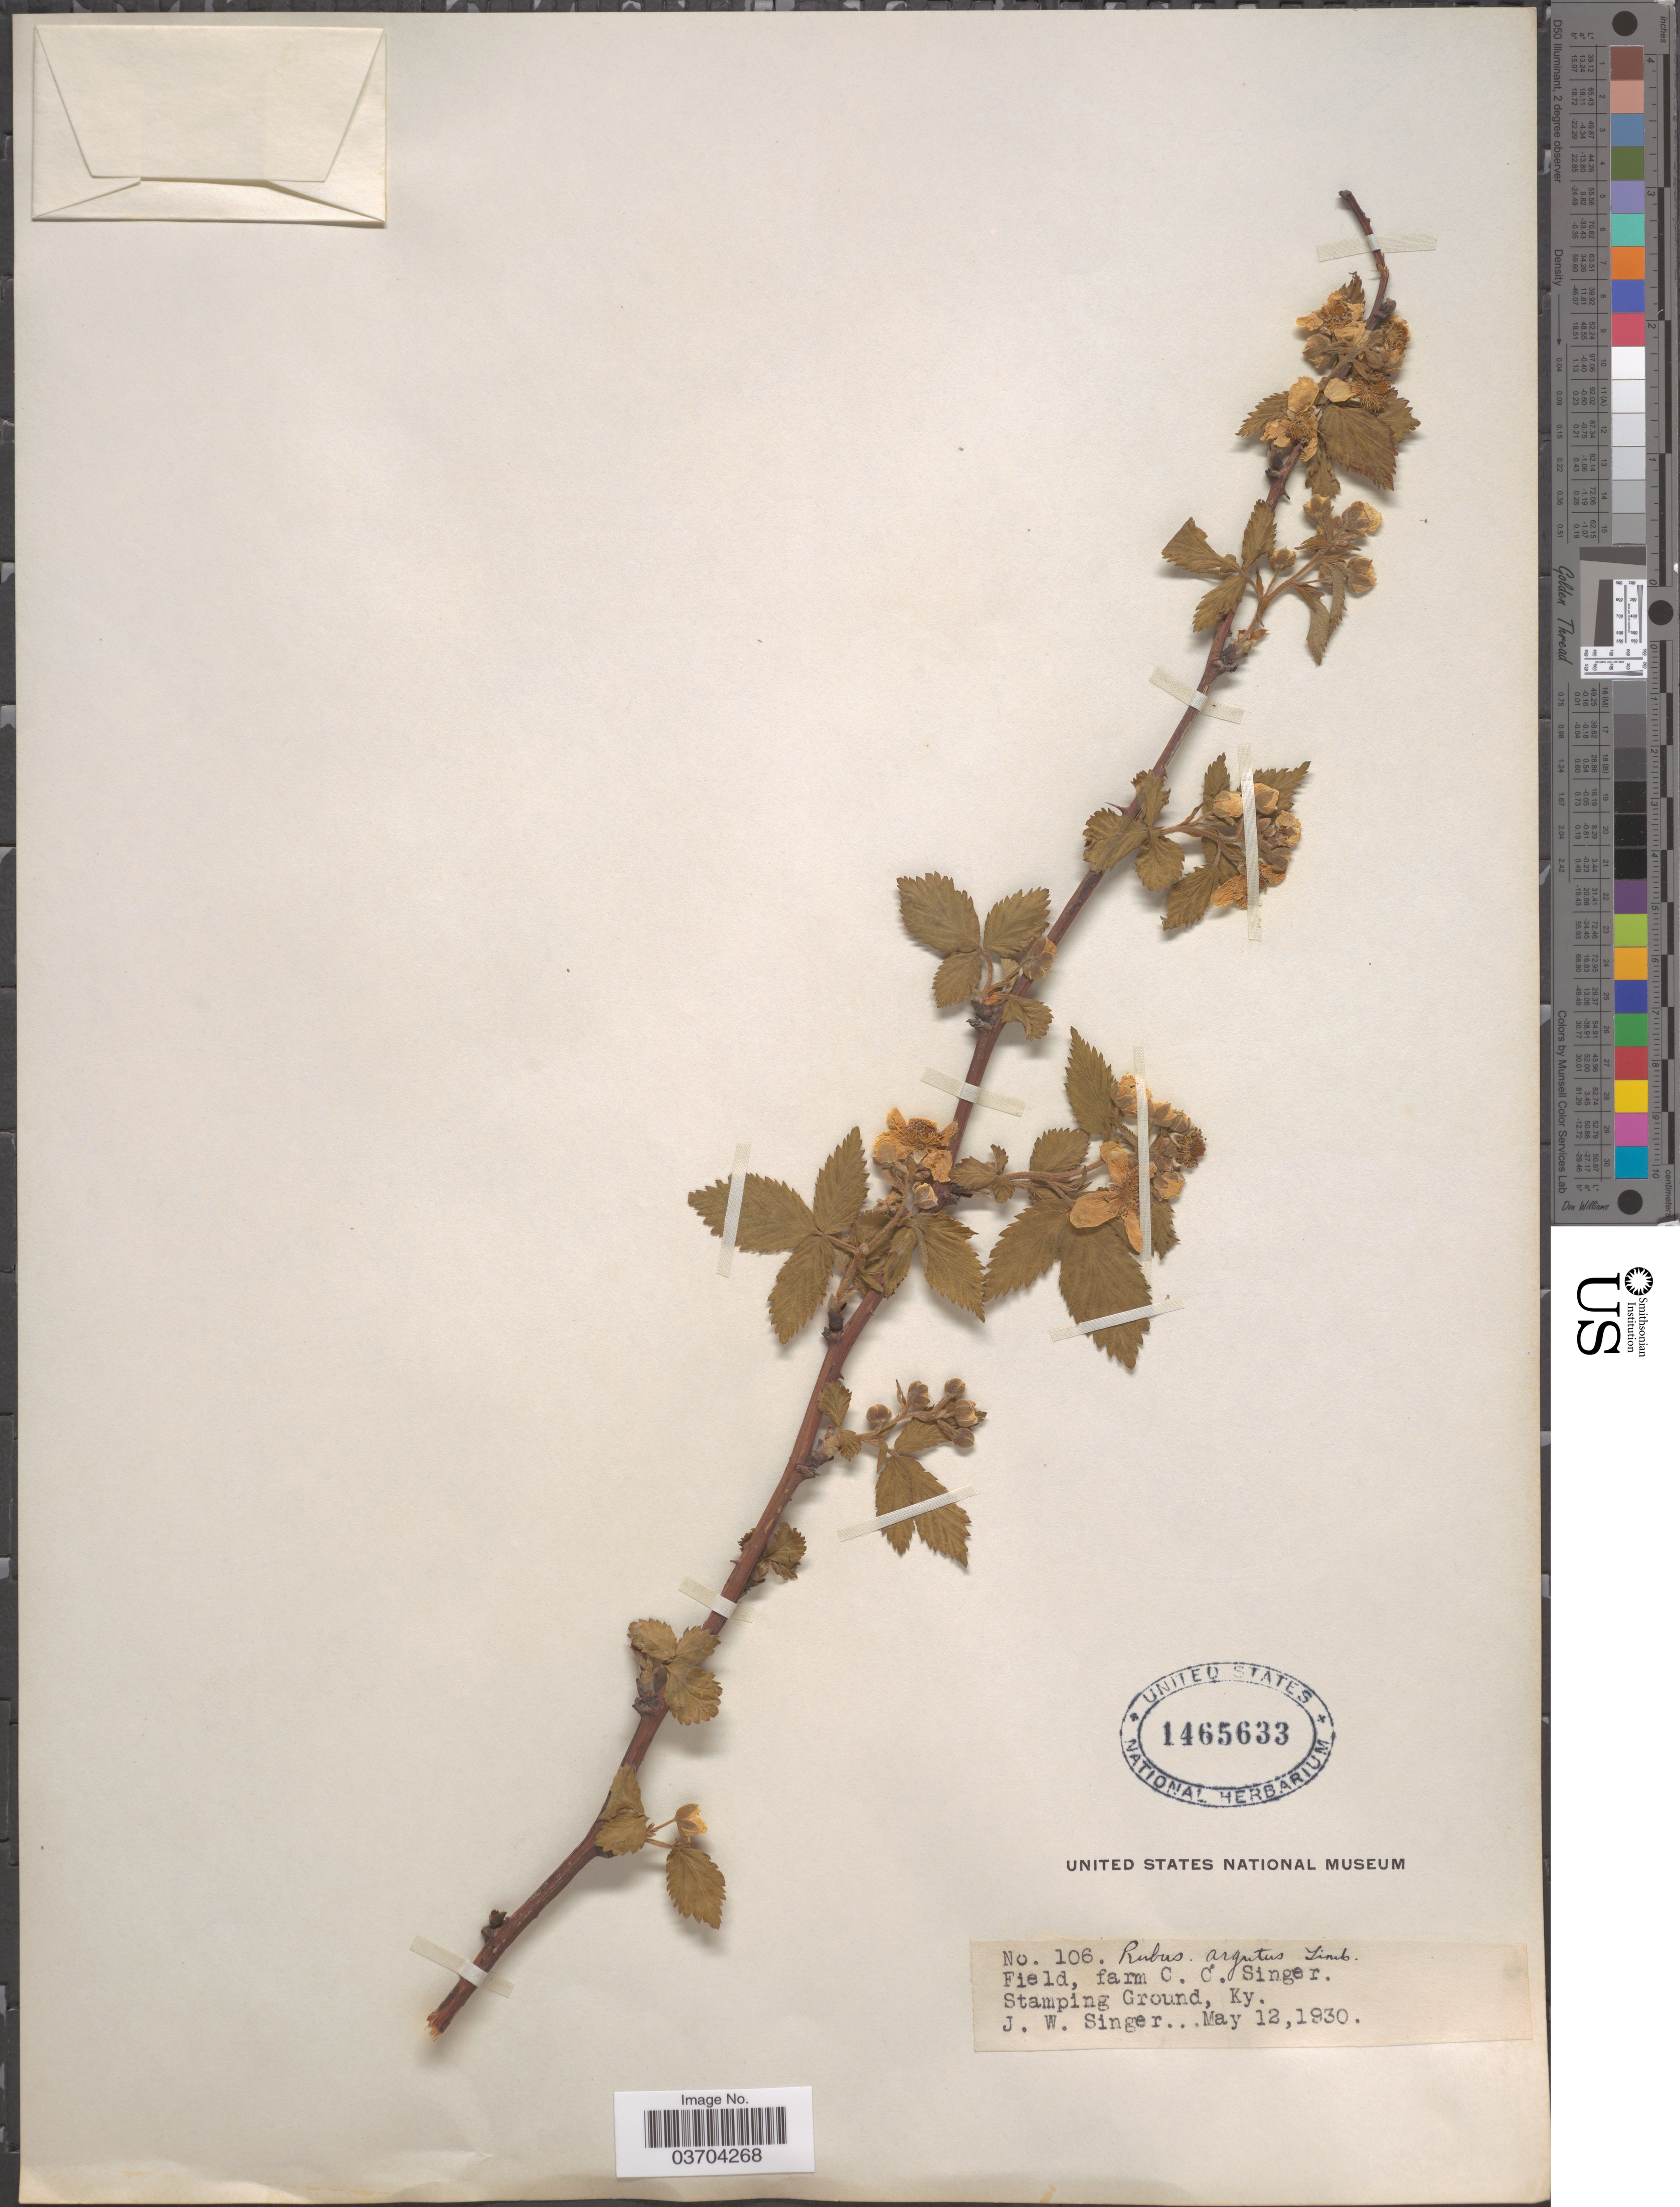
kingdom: Plantae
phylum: Tracheophyta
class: Magnoliopsida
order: Rosales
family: Rosaceae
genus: Rubus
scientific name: Rubus argutus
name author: Link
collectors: J. EW. Singer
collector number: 106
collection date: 1930-05-12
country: United States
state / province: Kentucky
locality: Field, farm C. C. Singer. Stamping Ground.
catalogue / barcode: US 1465633